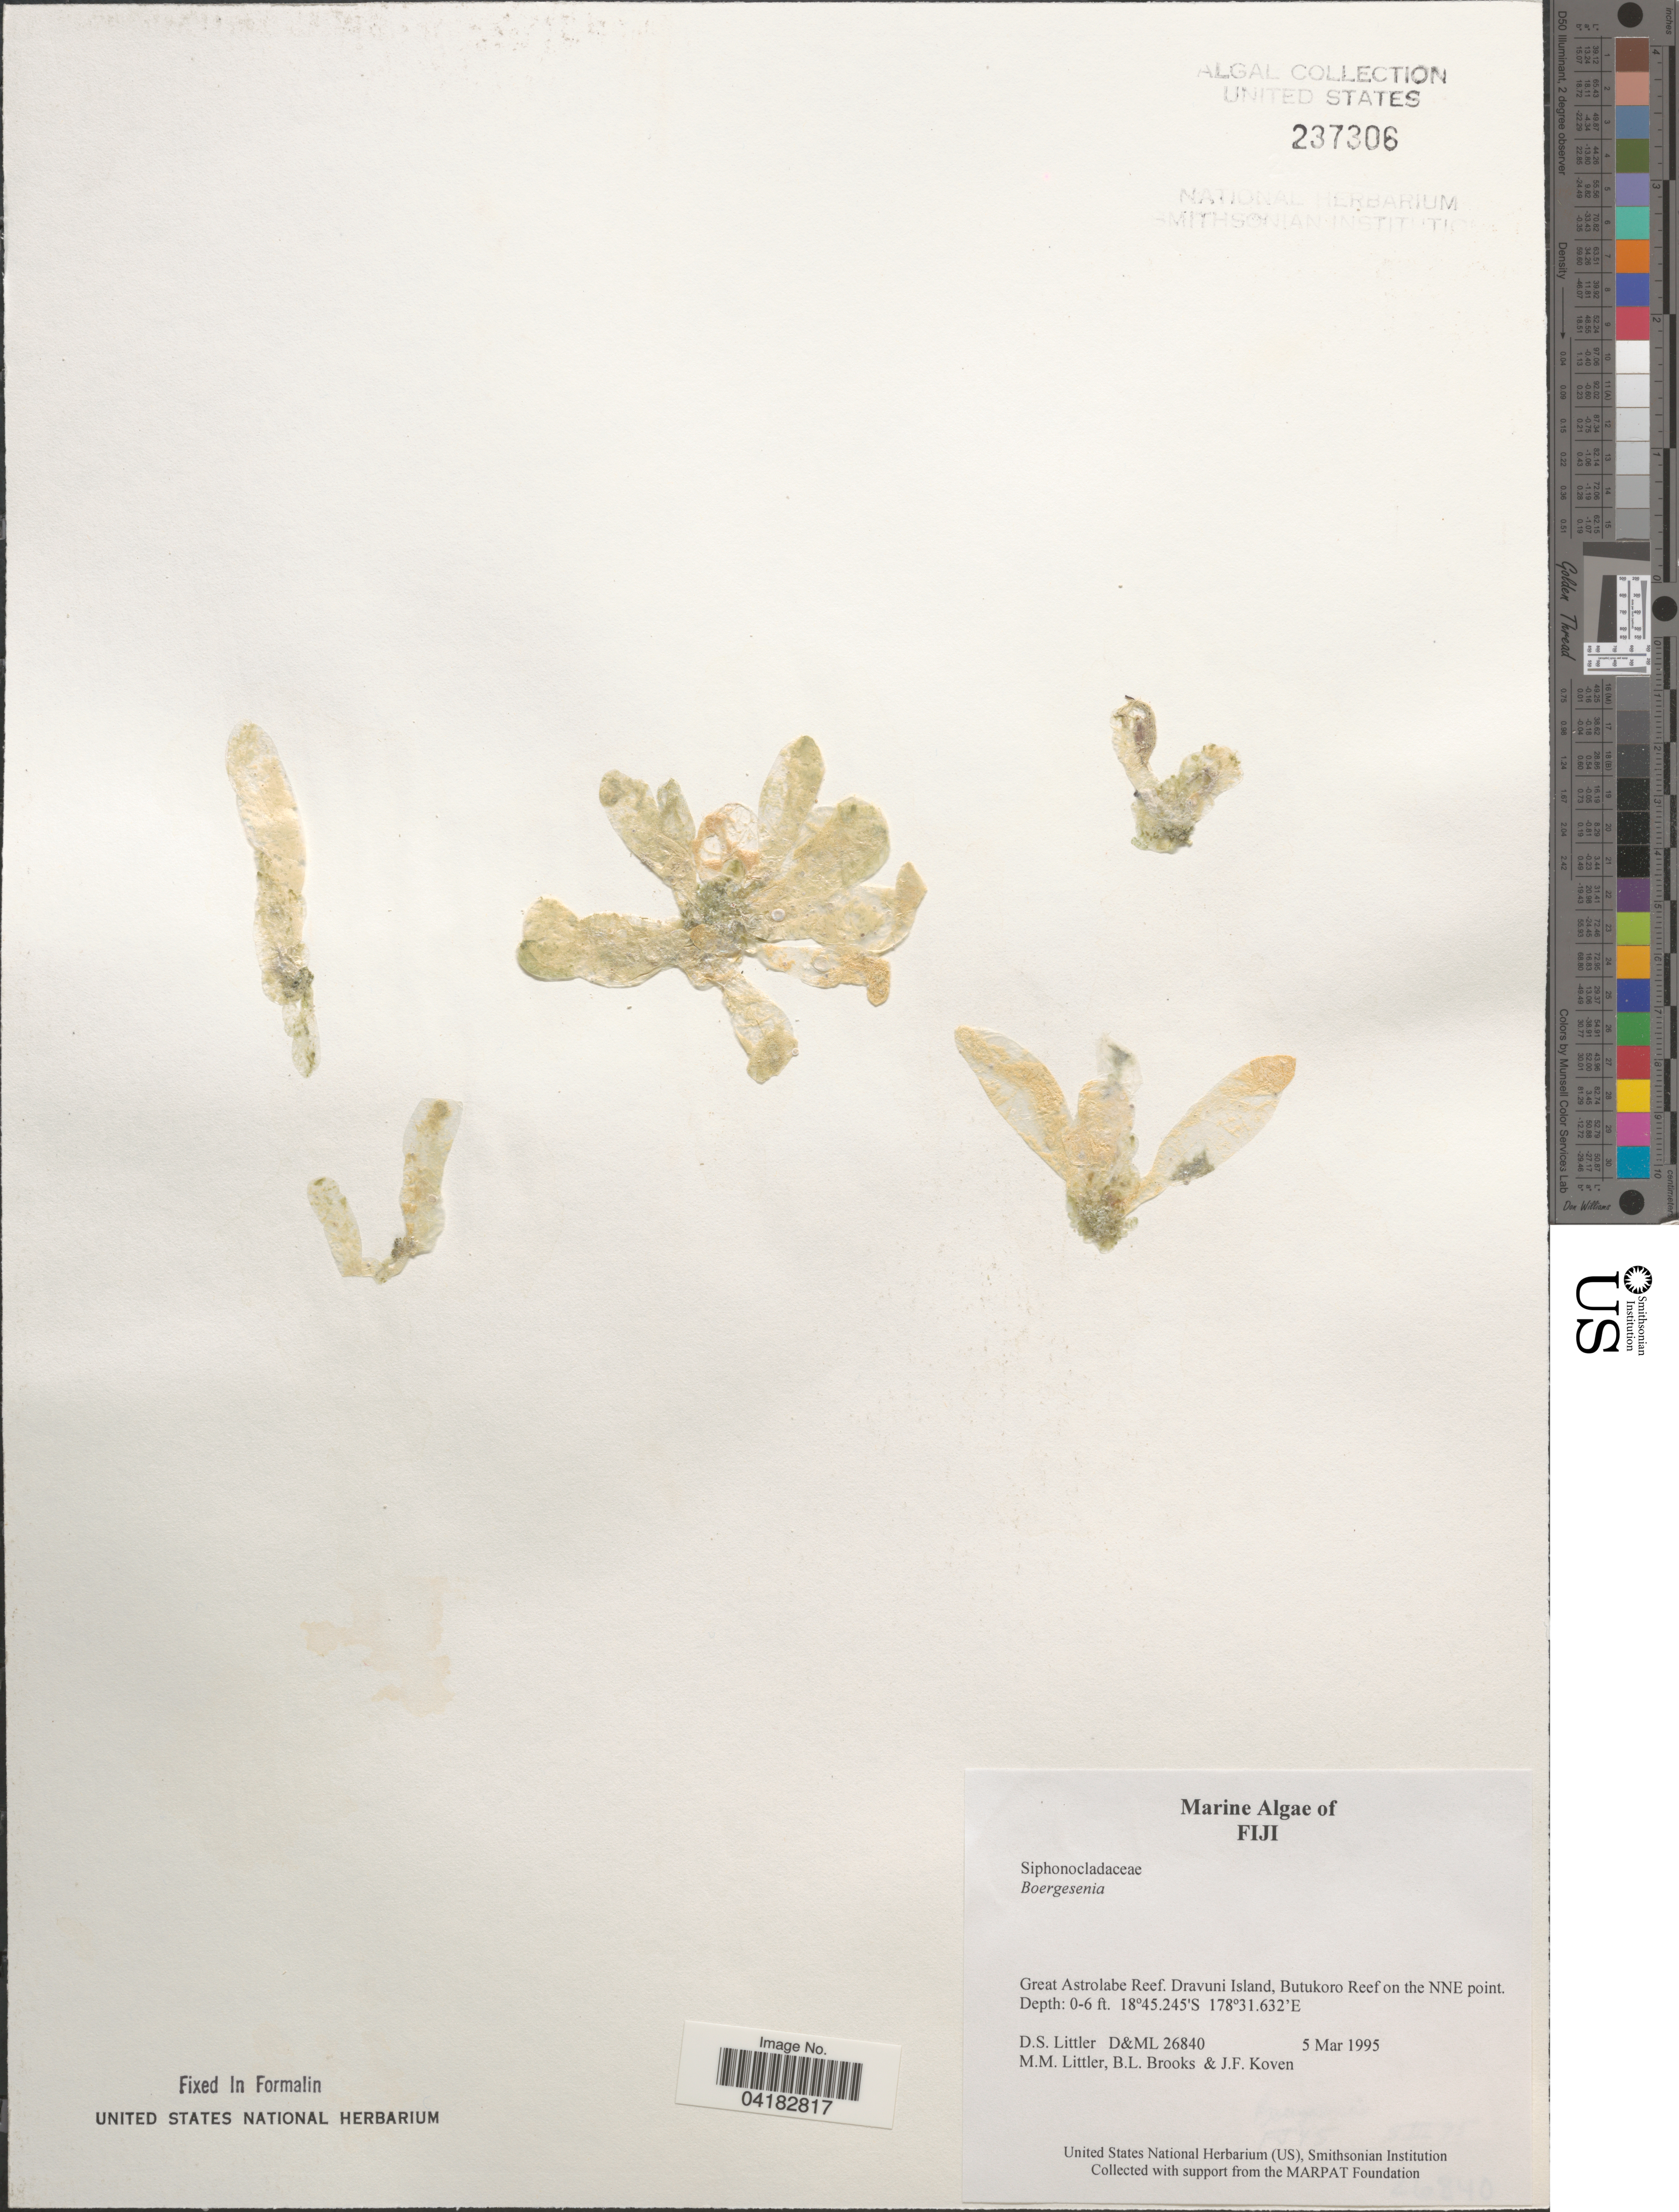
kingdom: Plantae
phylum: Chlorophyta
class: Ulvophyceae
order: Siphonocladales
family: Siphonocladaceae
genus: Boergesenia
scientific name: Boergesenia sp.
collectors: D. S. Littler, B. Brooks & J. Koven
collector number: D&ML26840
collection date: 1995-03-05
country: Fiji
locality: Great Astrolabe Reef. Dravuni Island, Butukoro Reef on the NNE point.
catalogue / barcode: US 237306